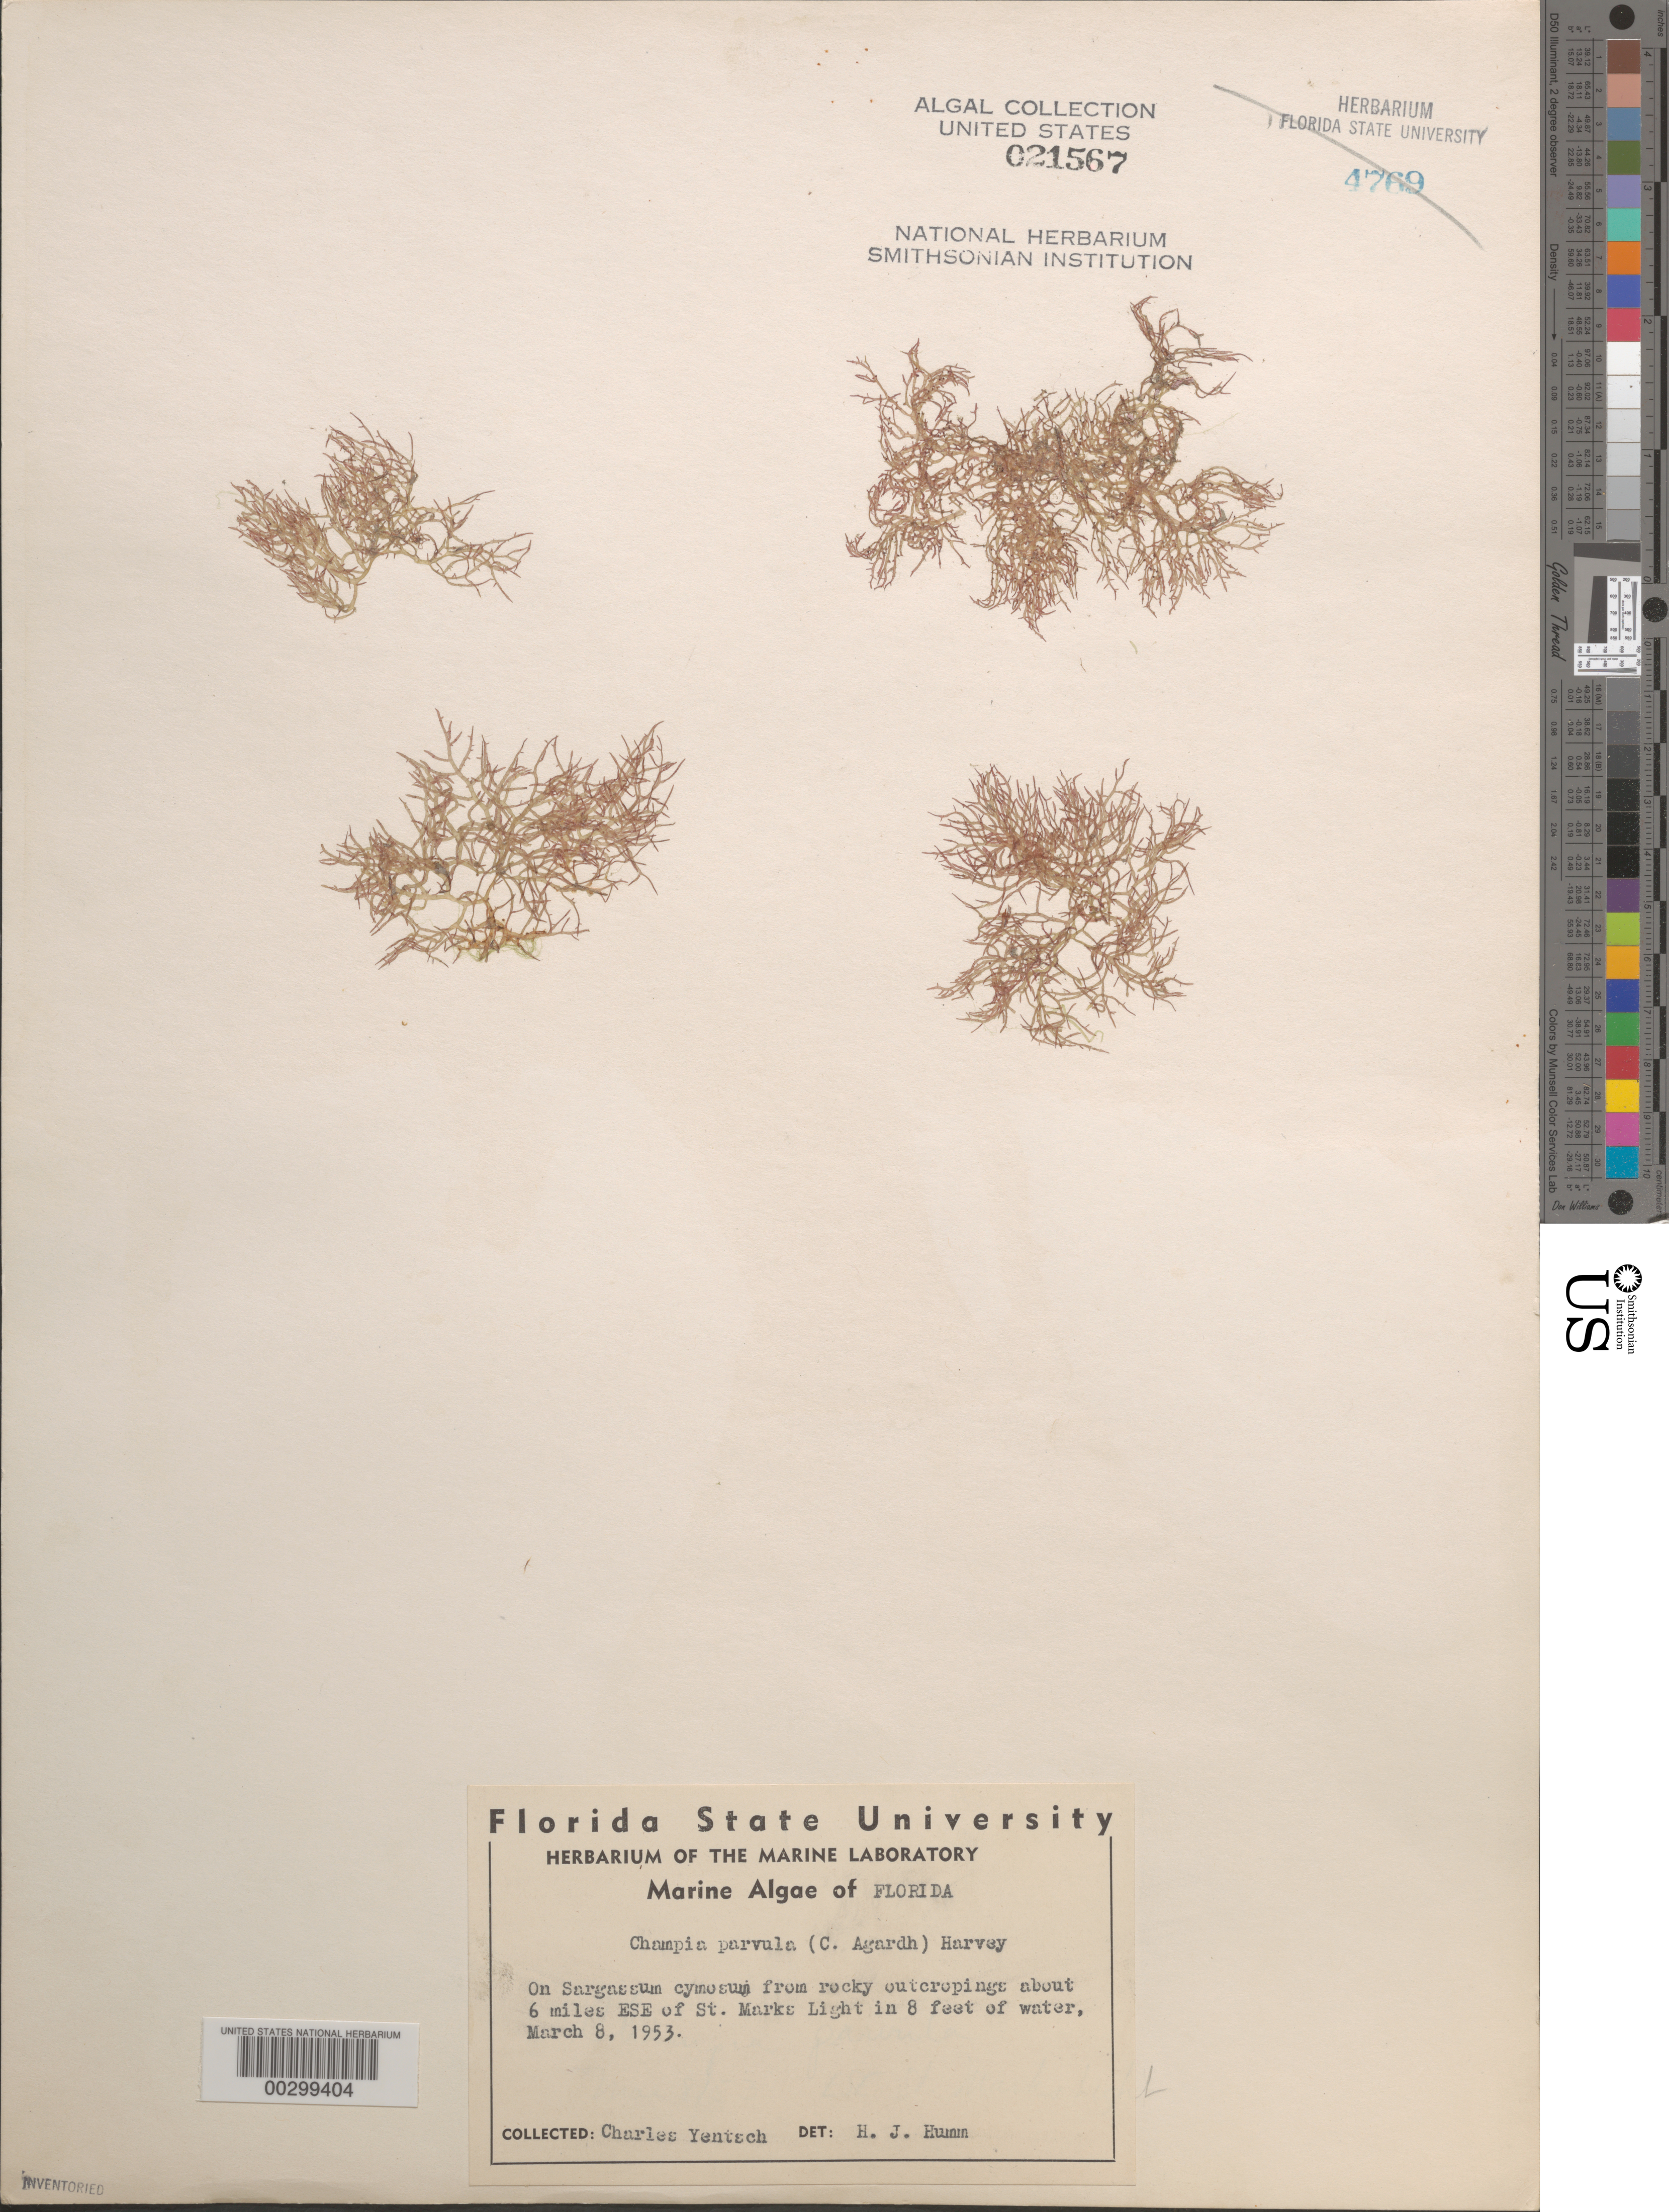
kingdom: Plantae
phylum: Rhodophyta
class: Florideophyceae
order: Rhodymeniales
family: Champiaceae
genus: Champia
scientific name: Champia parvula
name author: (C. Agardh) Harv.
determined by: Humm, Harold J.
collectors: C. Yentsch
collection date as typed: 08 Mar 1953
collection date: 1953-03-08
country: United States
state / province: Florida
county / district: Wakulla County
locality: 6 miles east southeast of St. Marks Light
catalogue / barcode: US 21567